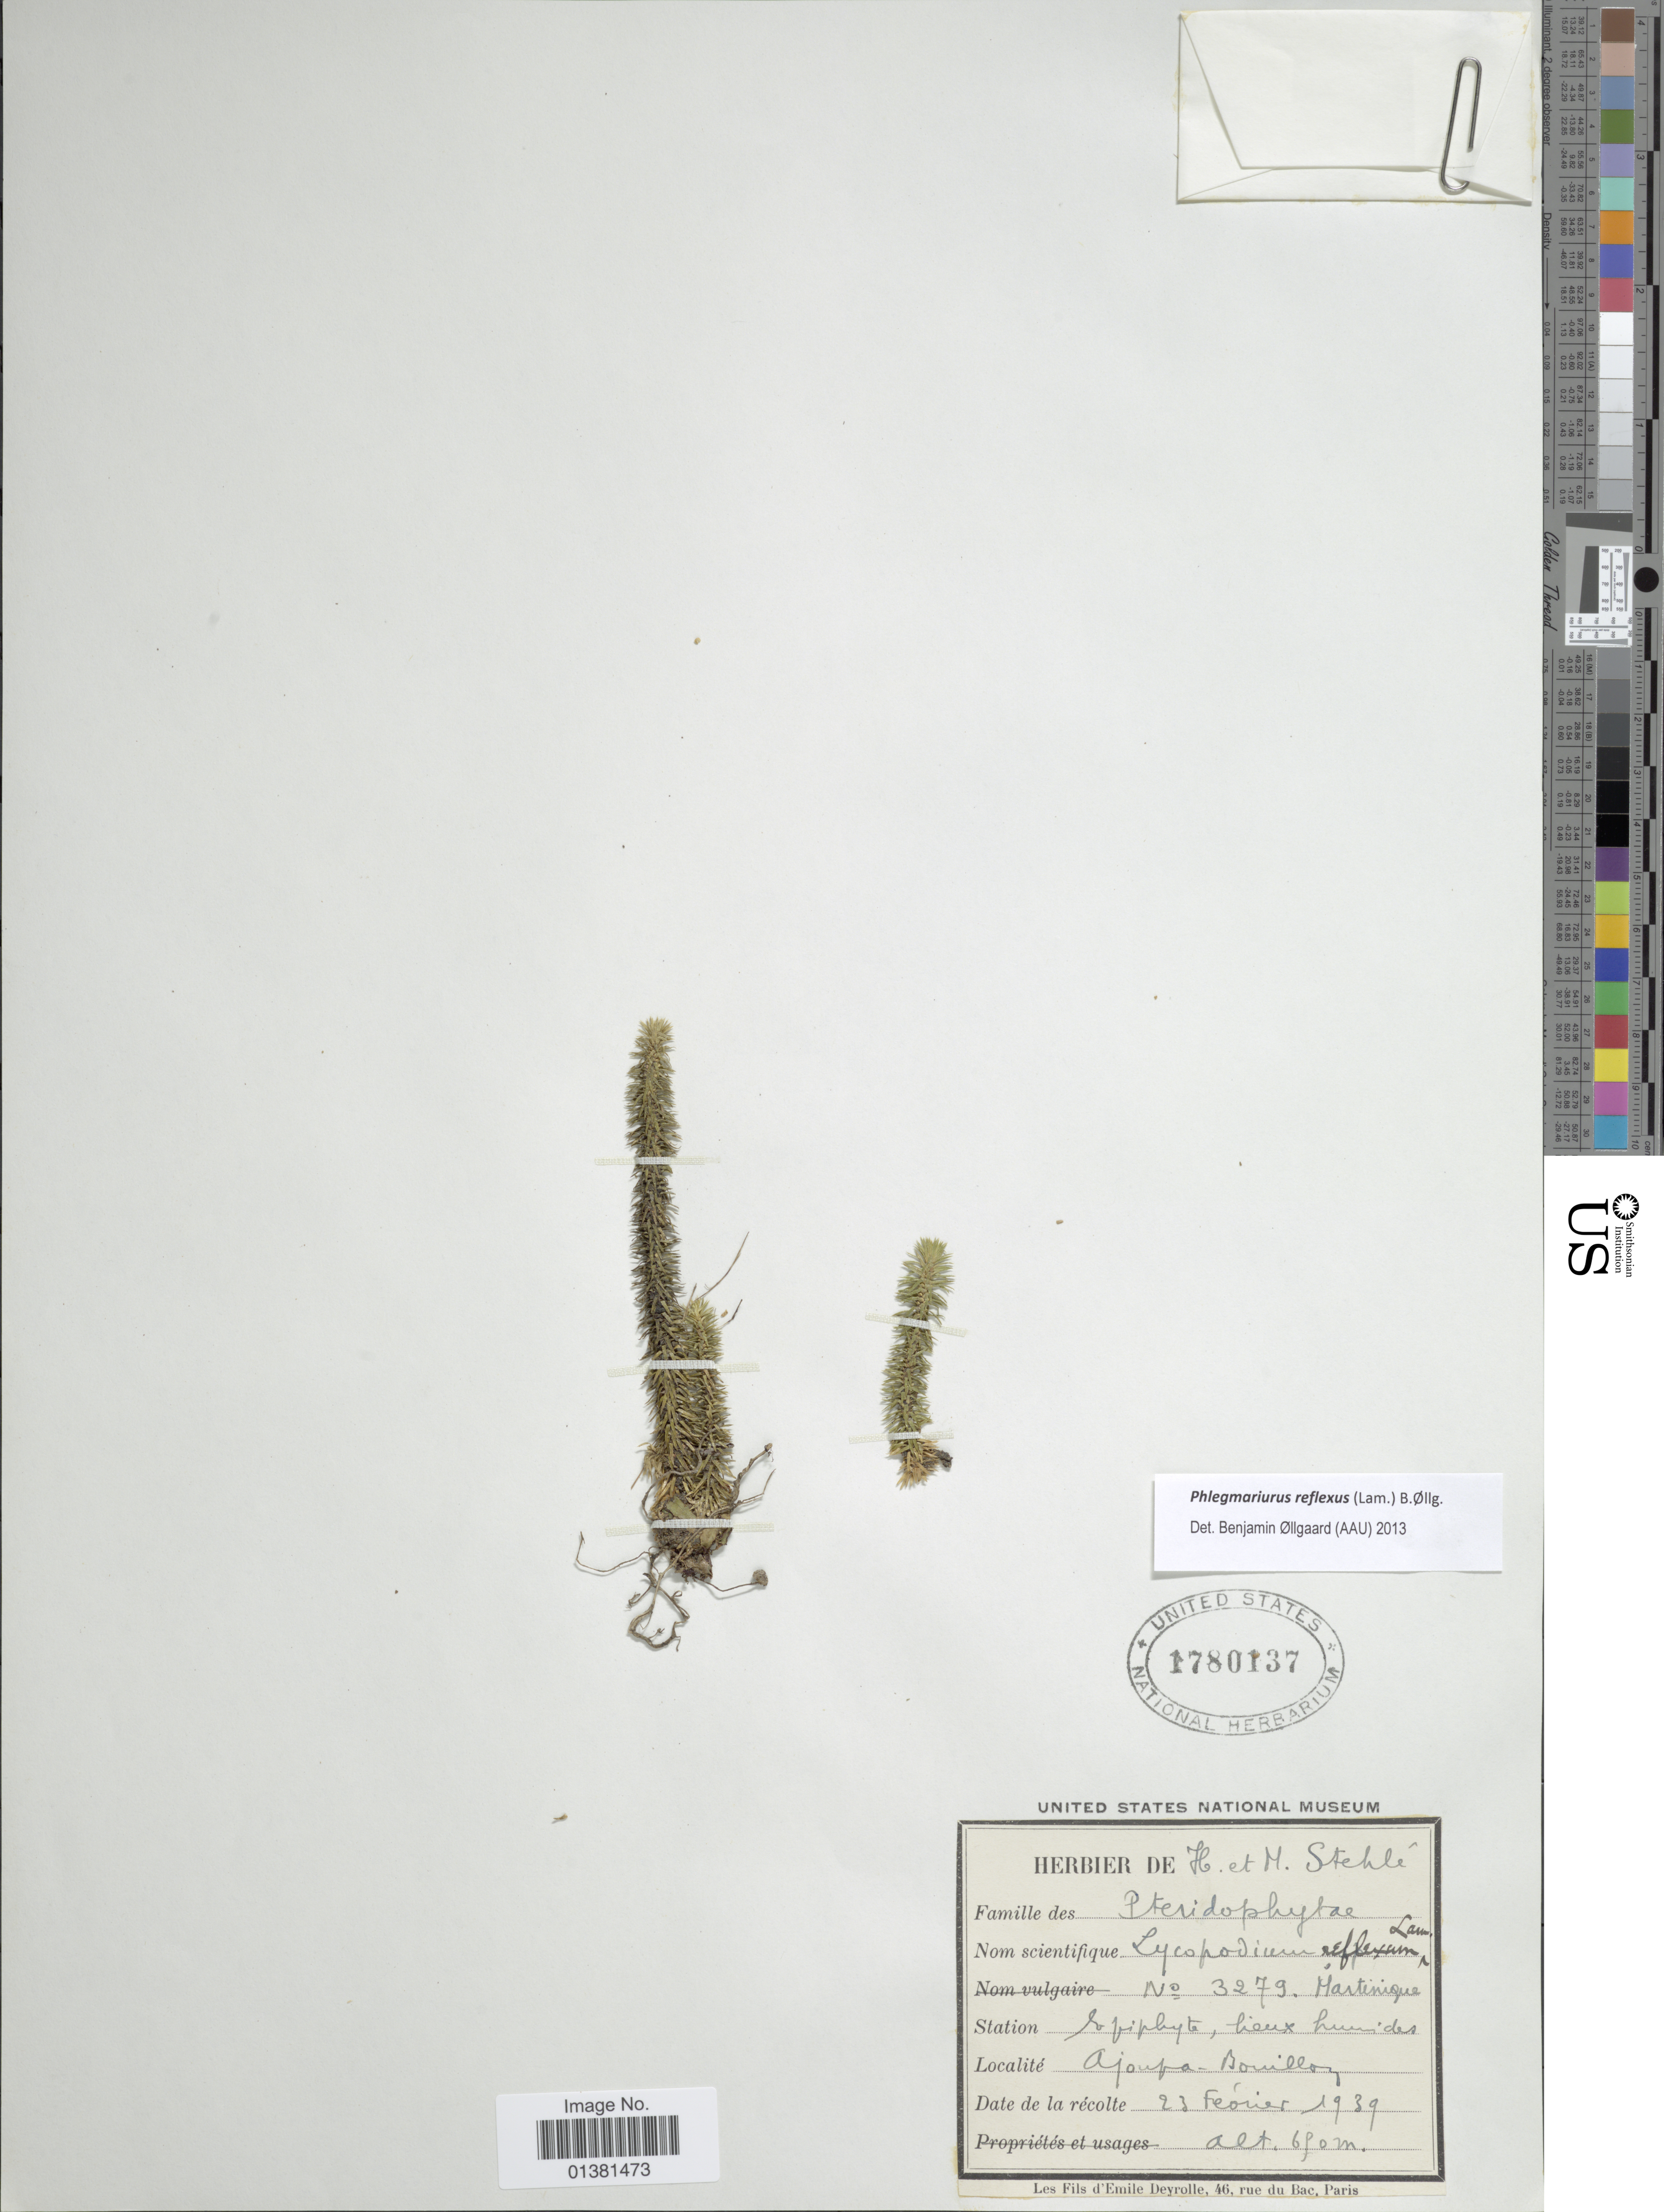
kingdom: Plantae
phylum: Tracheophyta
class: Lycopodiopsida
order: Lycopodiales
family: Lycopodiaceae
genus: Phlegmariurus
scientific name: Phlegmariurus reflexus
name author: (Lam.) B. Øllg.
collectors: H. Stehlé & M. Stehlé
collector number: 3279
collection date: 1939-02-23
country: Martinique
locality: Ajoupa-Bouillon.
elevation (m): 690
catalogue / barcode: US 1780137